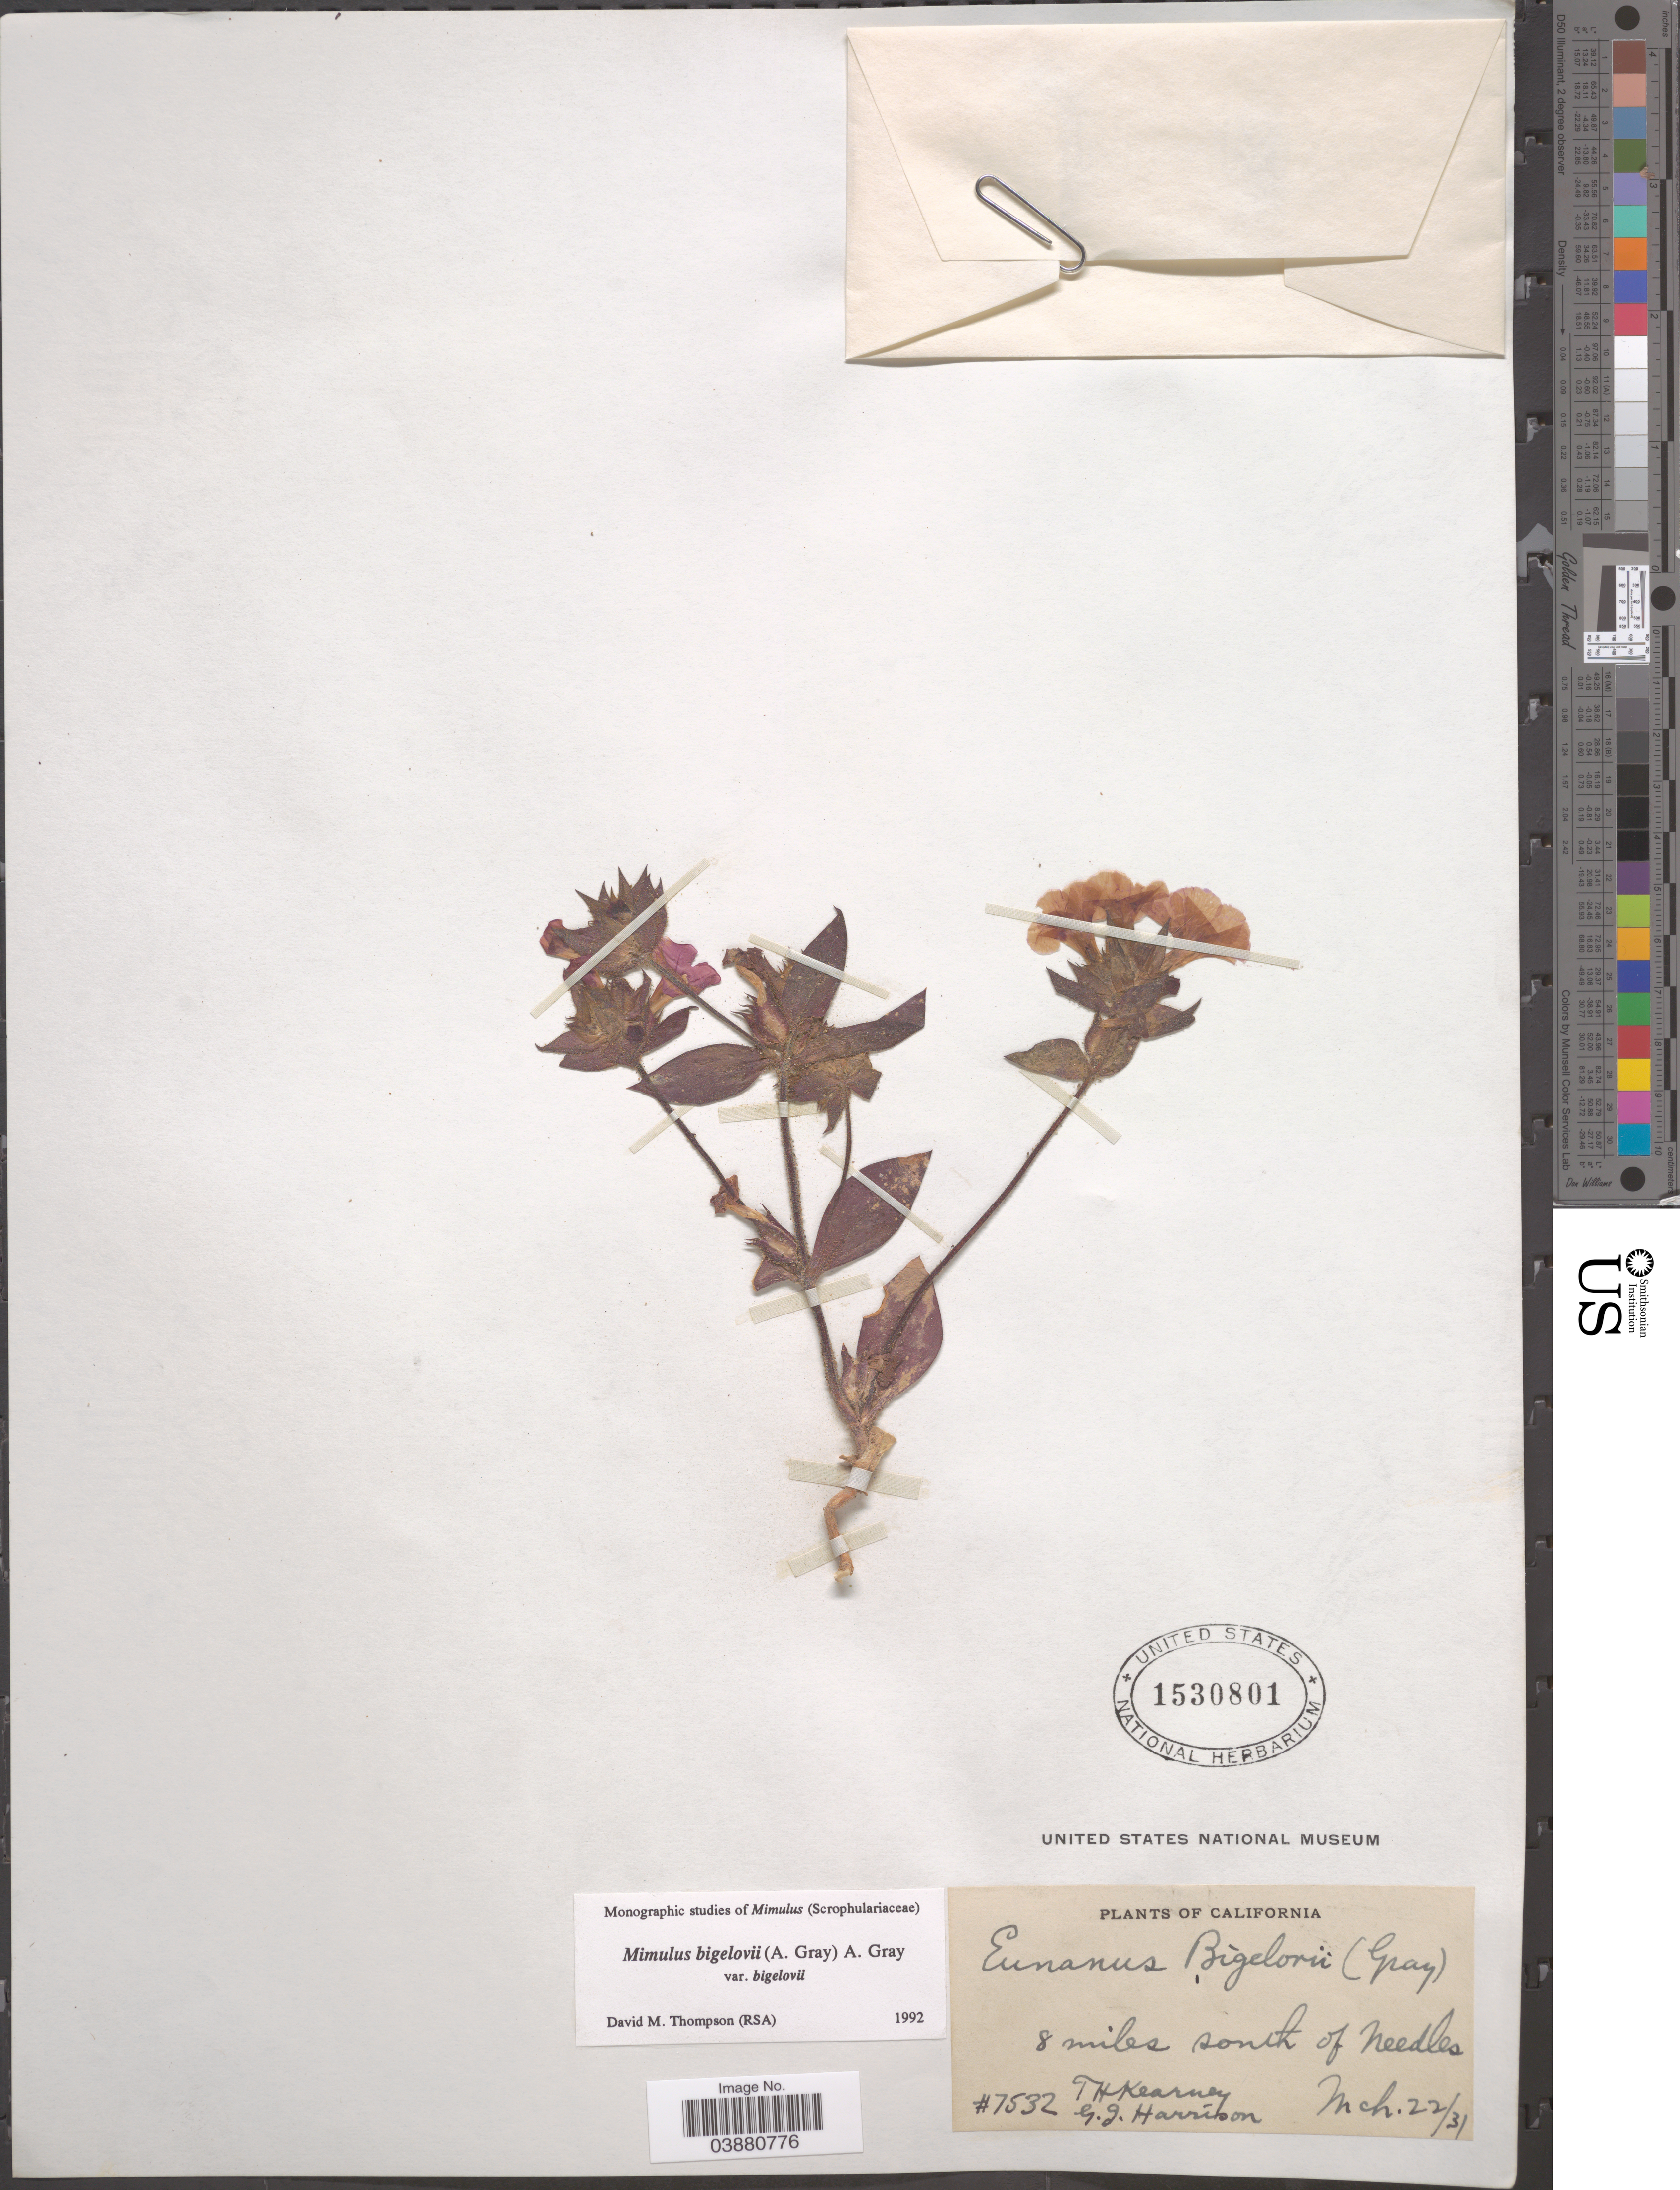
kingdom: Plantae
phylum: Tracheophyta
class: Magnoliopsida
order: Lamiales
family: Phrymaceae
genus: Mimulus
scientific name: Mimulus bigelovii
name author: (A. Gray) G.L. Nesom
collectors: T. H. Kearney & G. J. Harrison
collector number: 7532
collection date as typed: Transcribed d/m/y: 22/3/31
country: United States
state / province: California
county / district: San Bernardino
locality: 8 miles south of Needles.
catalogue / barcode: US 1530801